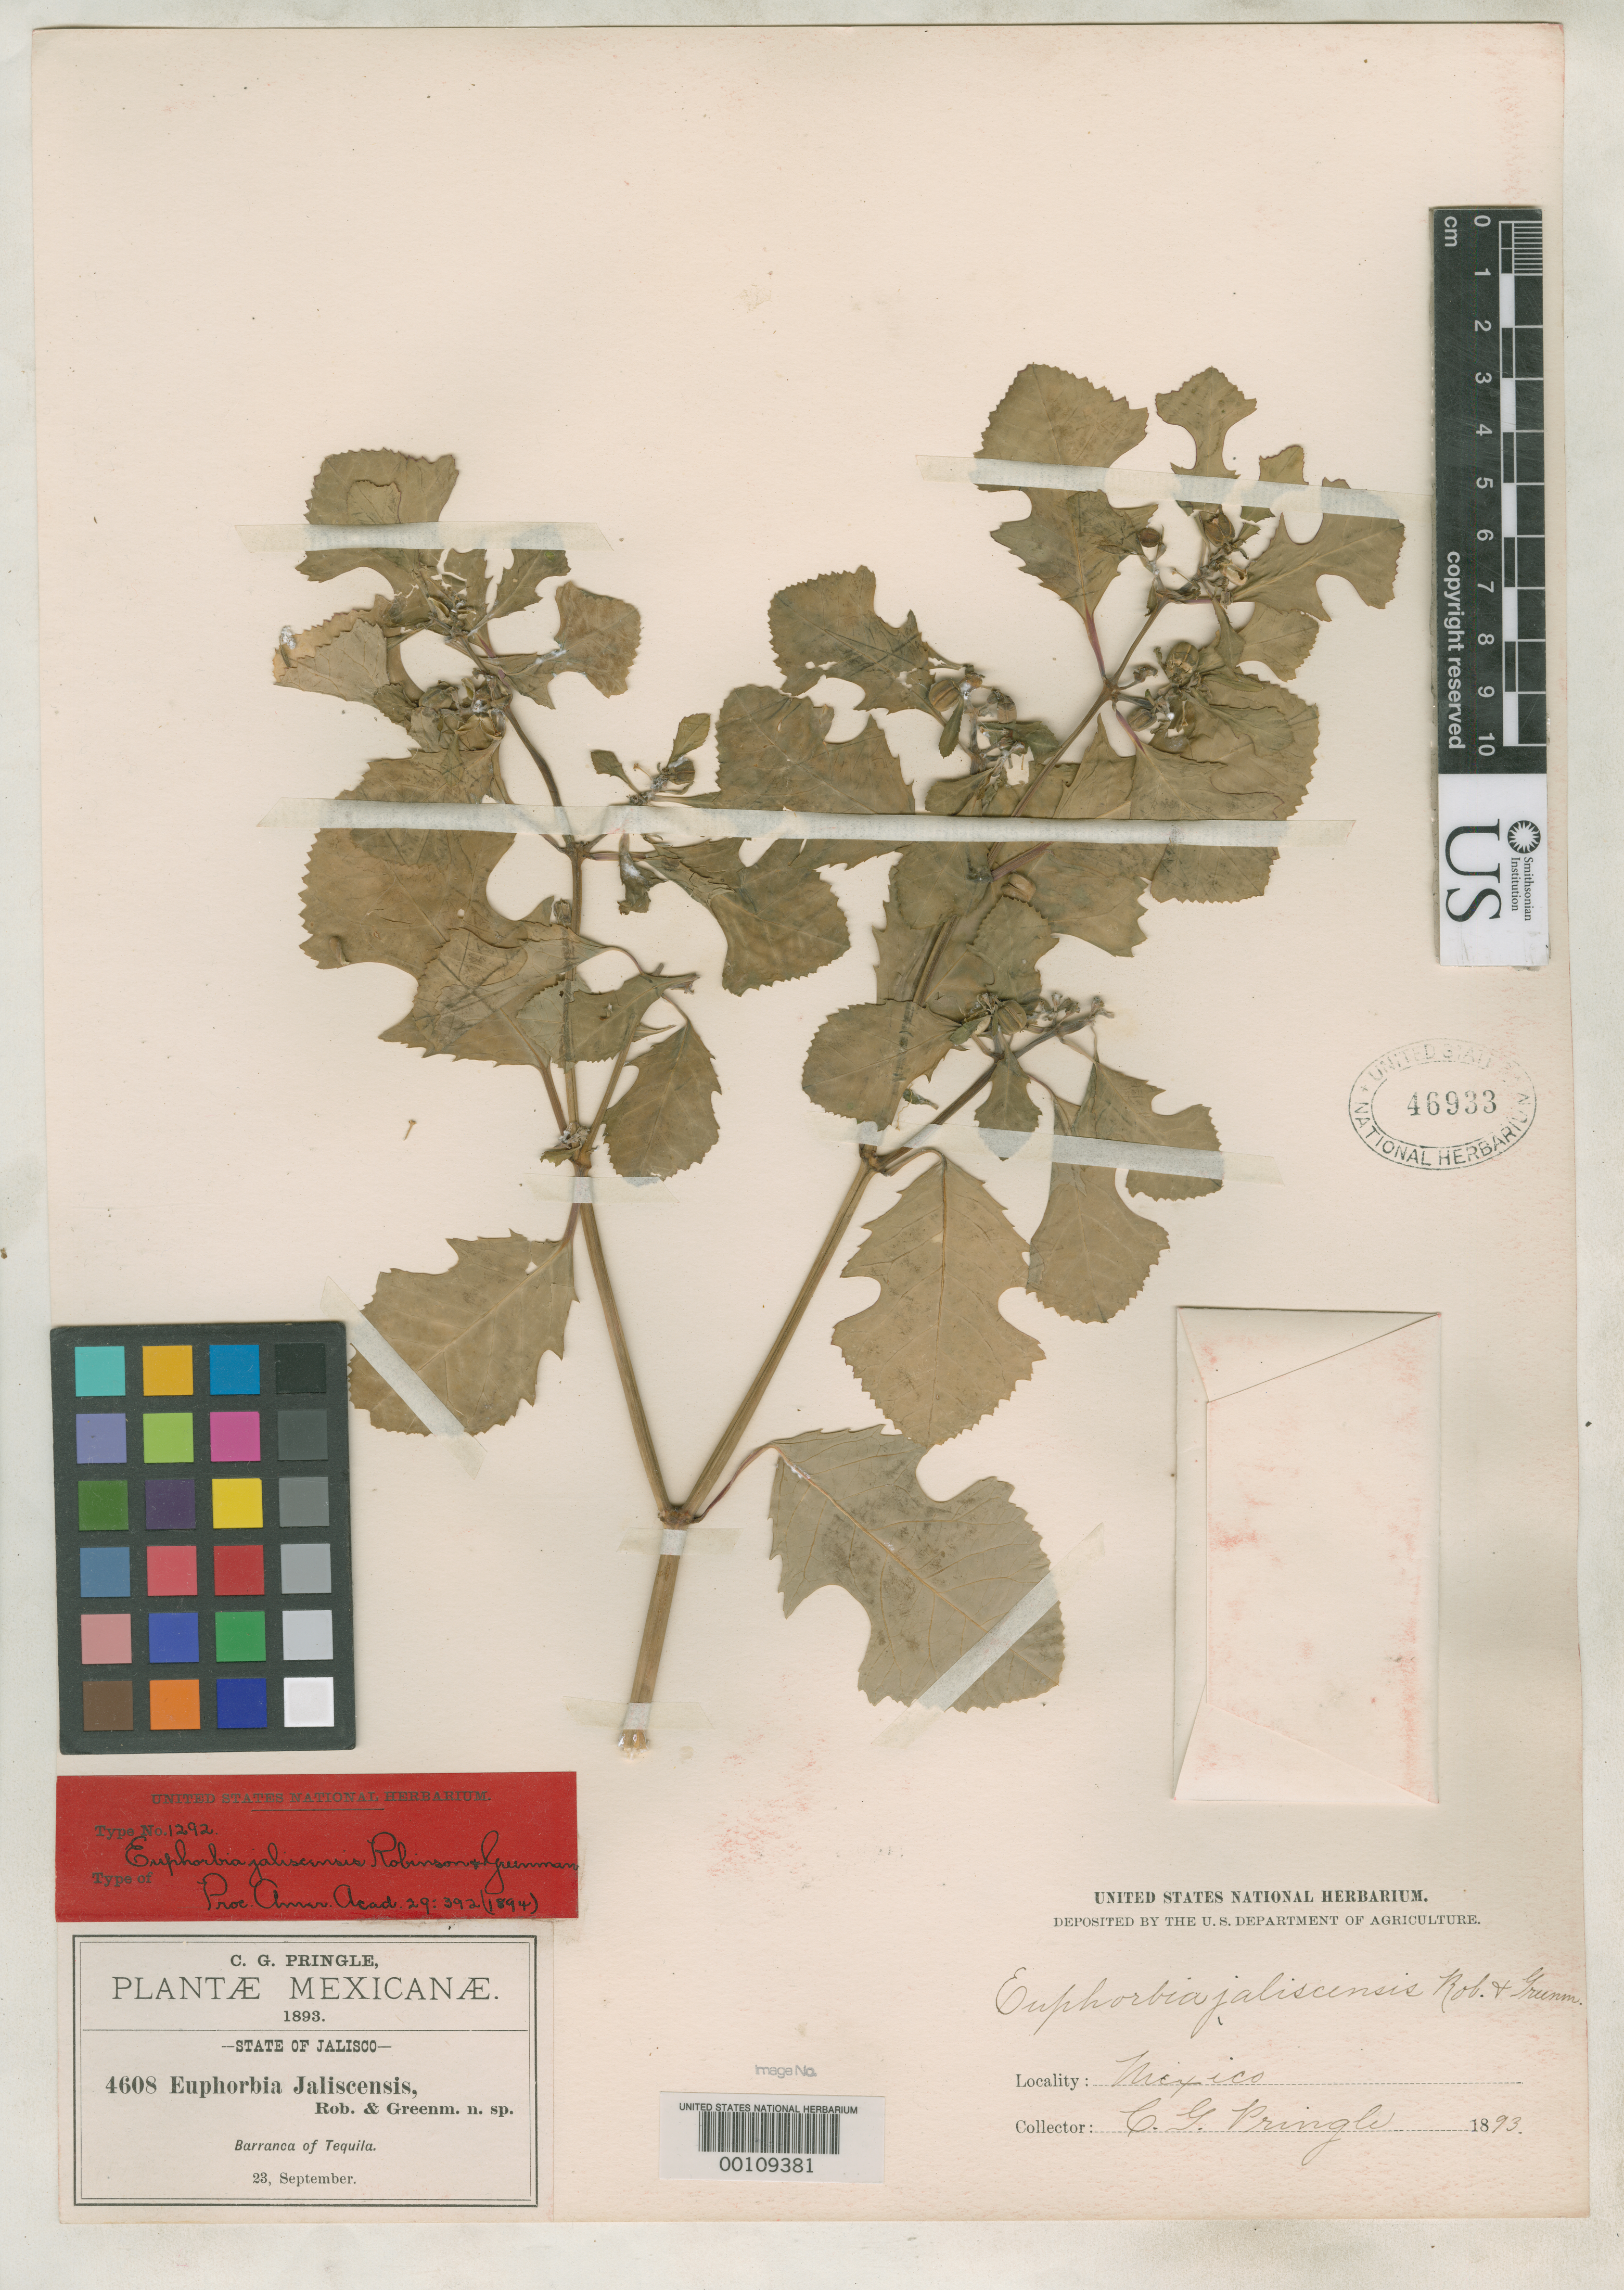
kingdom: Plantae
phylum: Tracheophyta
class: Magnoliopsida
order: Malpighiales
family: Euphorbiaceae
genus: Euphorbia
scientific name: Euphorbia jaliscensis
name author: B.L. Rob. & Greenm.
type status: Isotype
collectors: C. G. Pringle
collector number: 4608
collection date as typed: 23 Sep 1893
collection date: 1893-09-23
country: Mexico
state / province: Jalisco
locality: Barranca of Tequila.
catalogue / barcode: US 46933